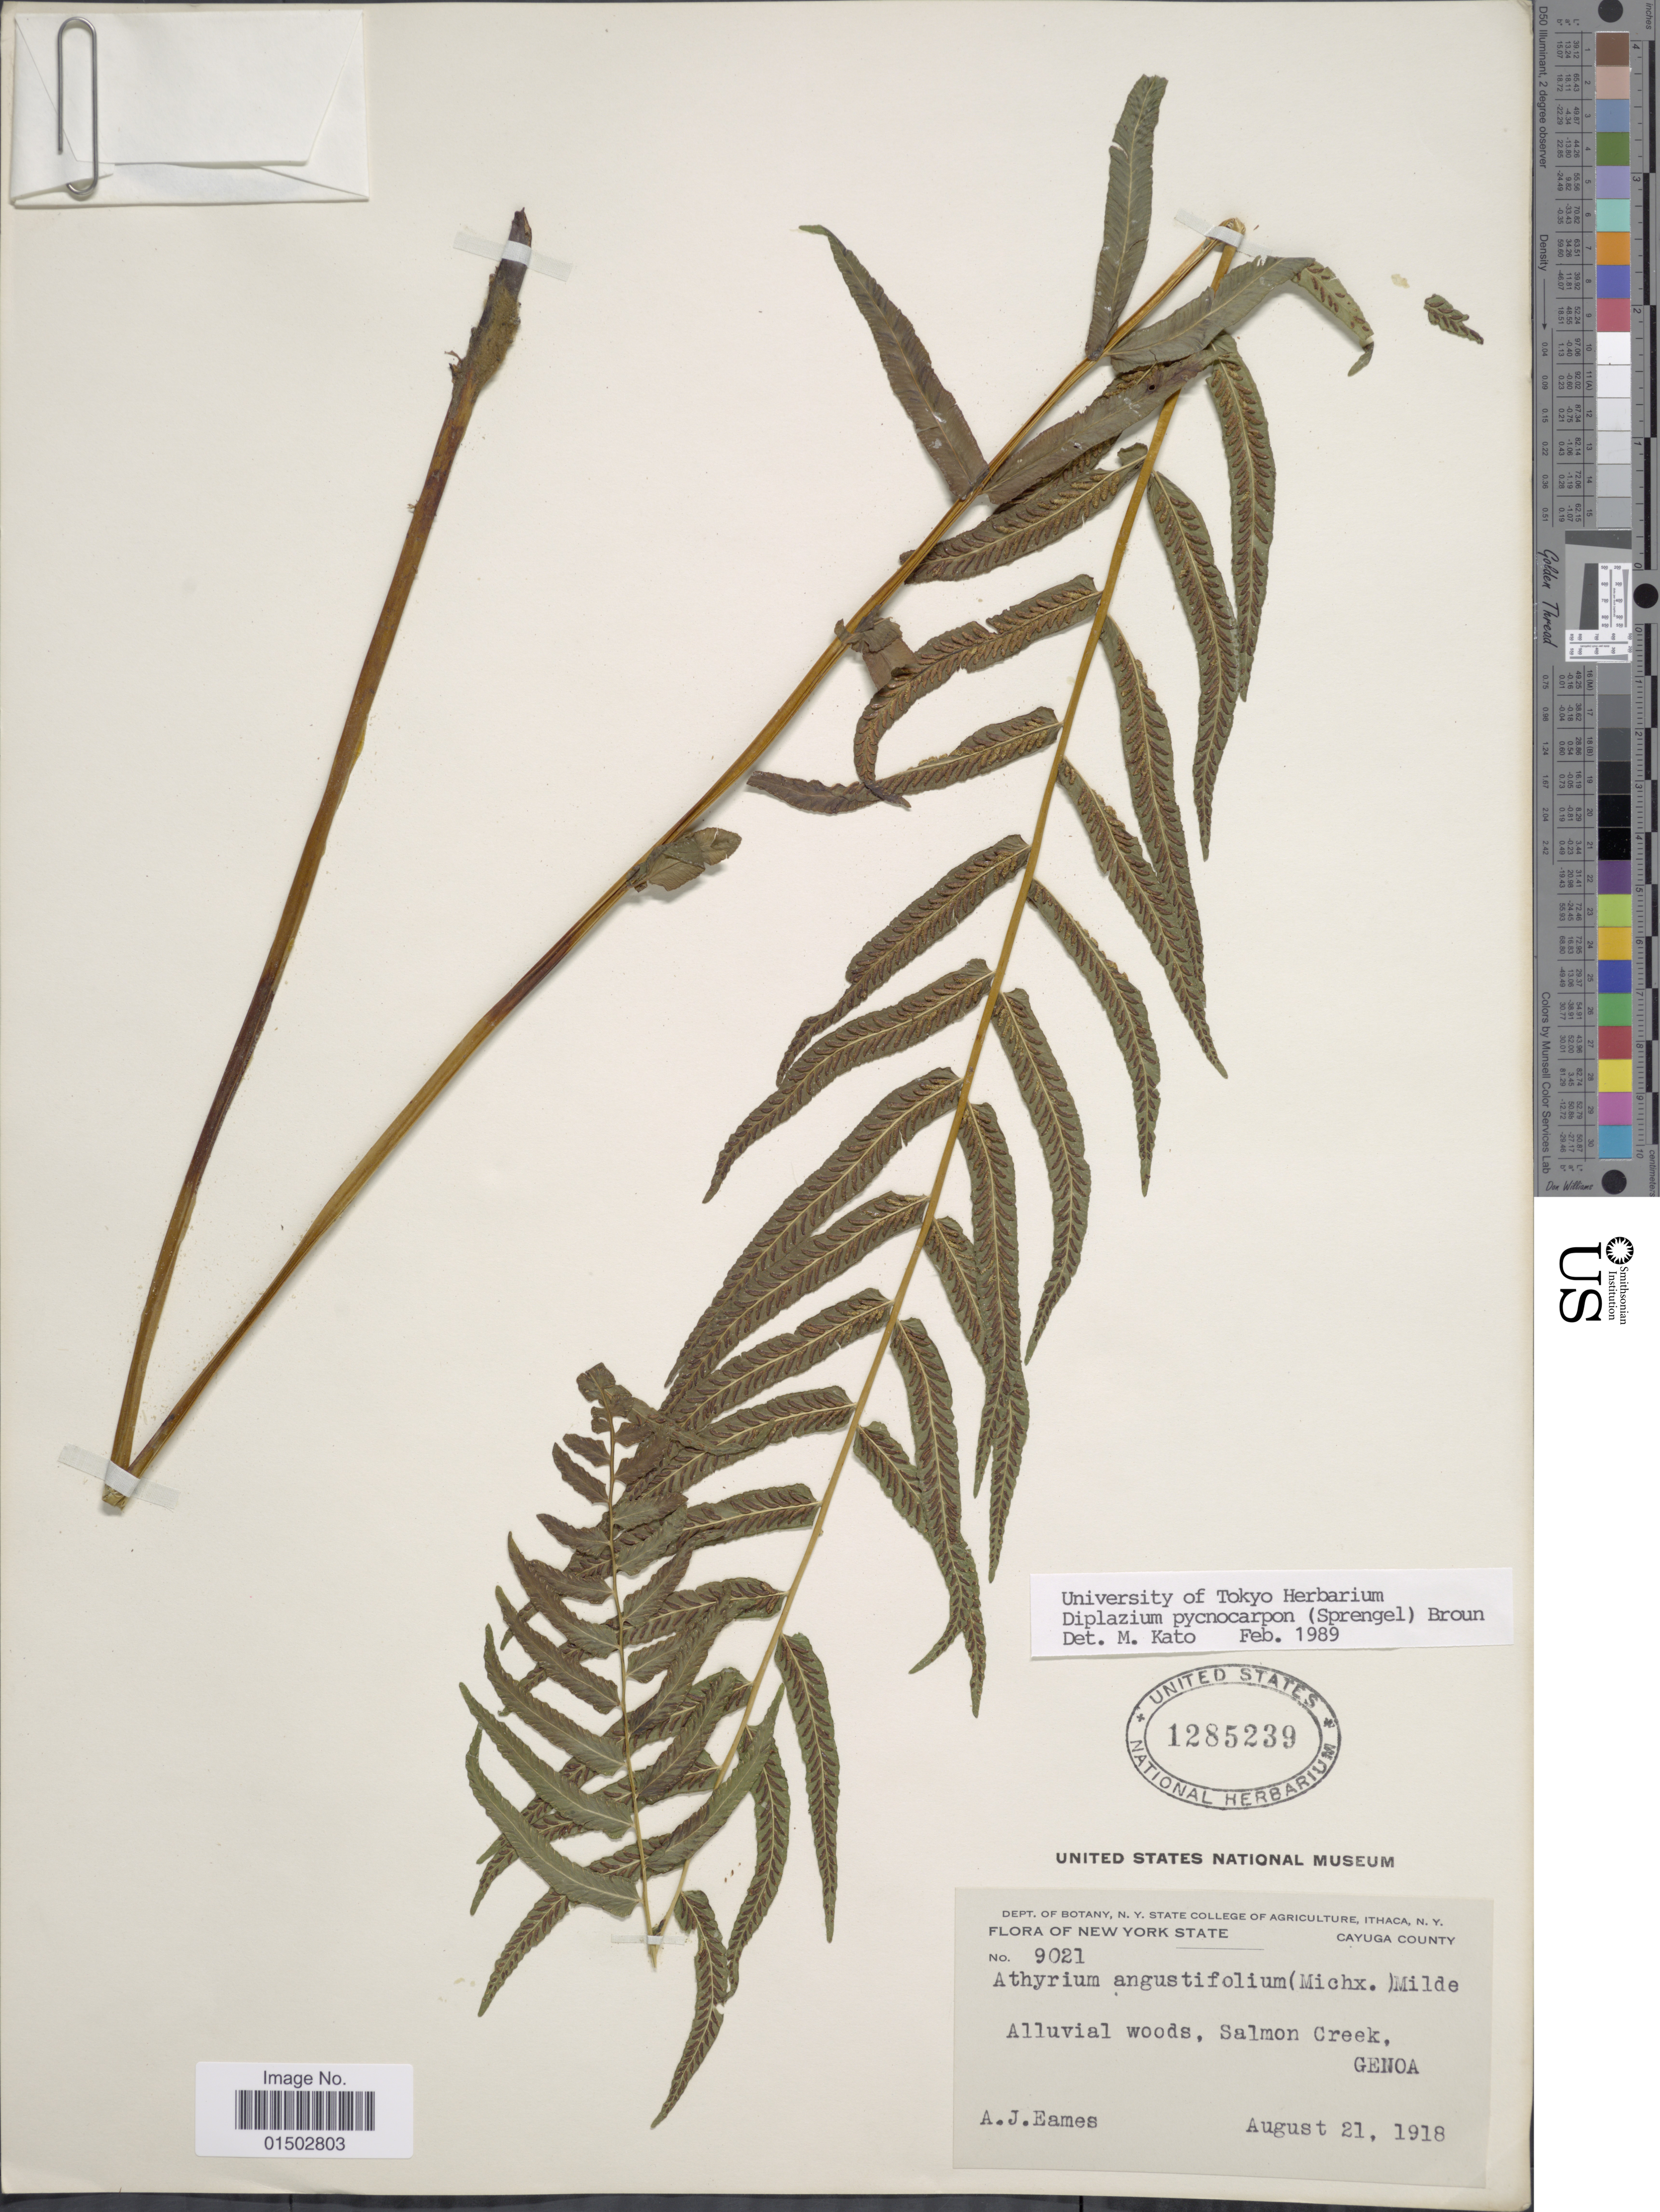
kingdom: Plantae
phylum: Tracheophyta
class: Polypodiopsida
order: Polypodiales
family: Diplaziopsidaceae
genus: Homalosorus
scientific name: Homalosorus pycnocarpos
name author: (Spreng.) Pic. Serm.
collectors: A. J. Eames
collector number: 9021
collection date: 1918-08-21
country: United States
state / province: New York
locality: Cayuga County, Salmon Creek, Genoa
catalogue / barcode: US 1285239